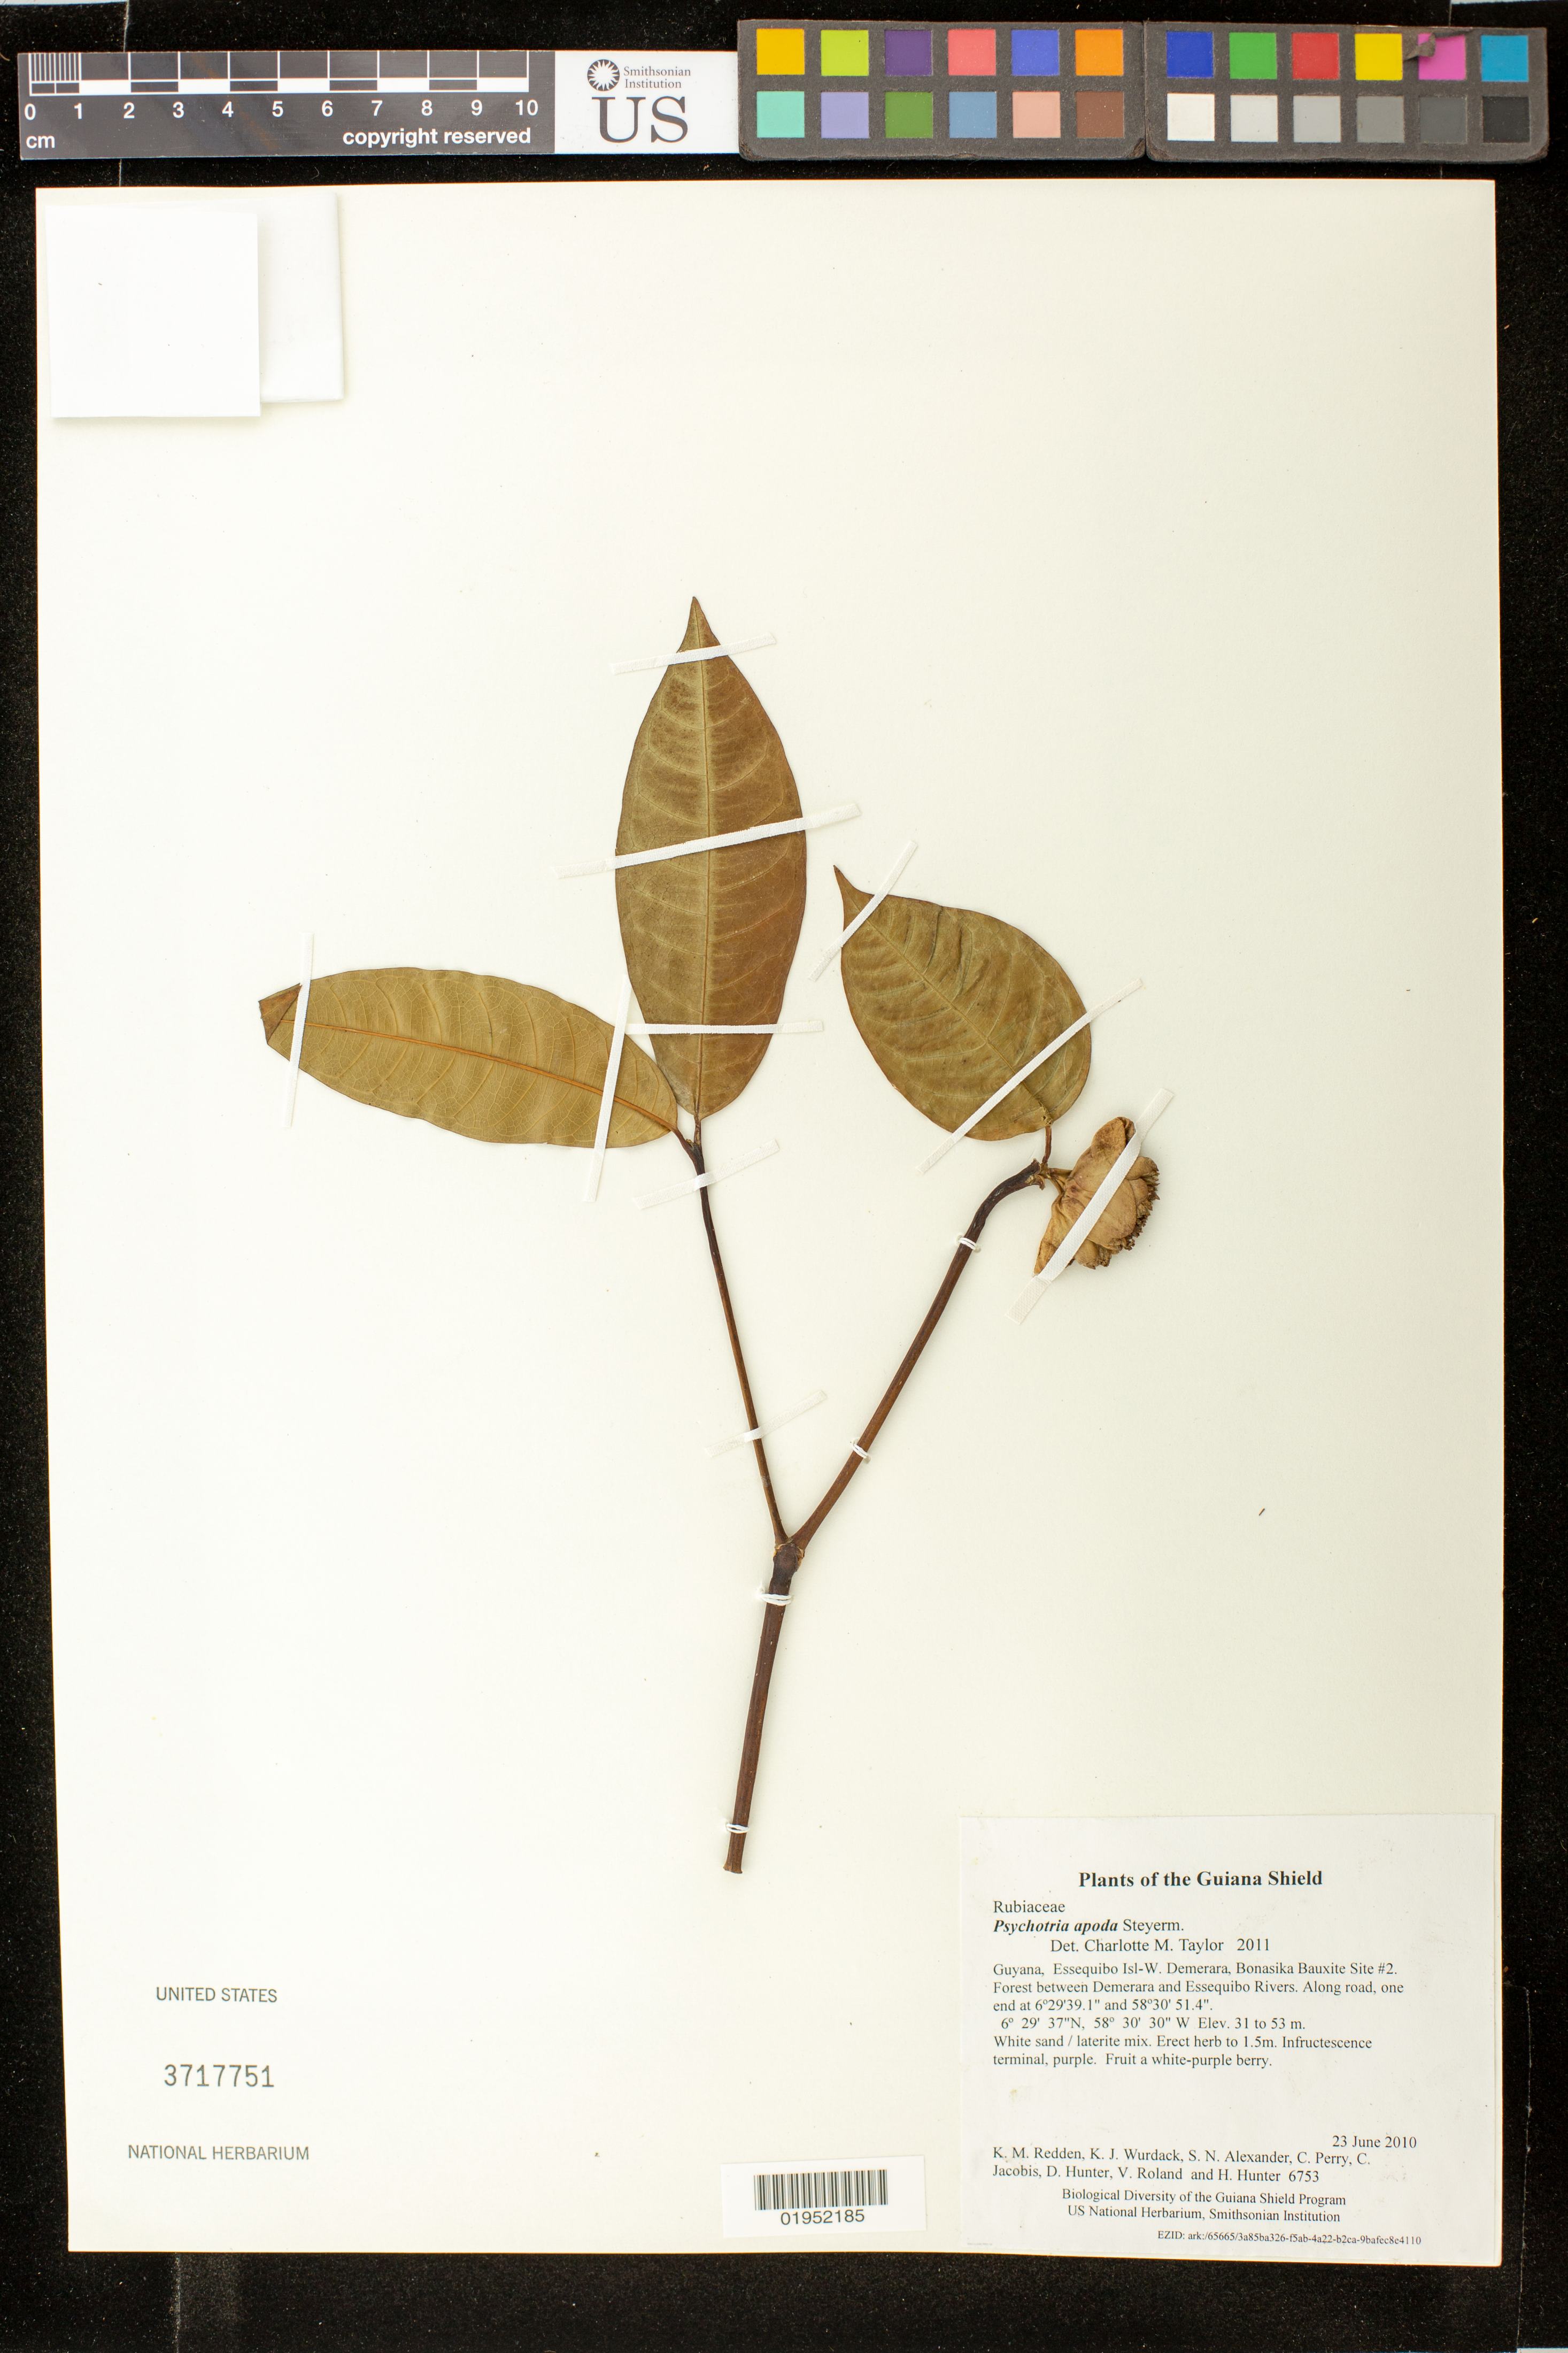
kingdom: Plantae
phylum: Tracheophyta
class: Magnoliopsida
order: Gentianales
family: Rubiaceae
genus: Palicourea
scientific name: Palicourea apoda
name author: (Steyerm.) Delprete & J.H. Kirkbr.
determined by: Kirkbride, J. H., Jr.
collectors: K. M. Redden, K. Wurdack, S. N. Alexander, C. Perry, C. Jacobis, D. Hunter, V. Roland & H. Hunter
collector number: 6753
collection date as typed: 23 June 2010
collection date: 2010-06-23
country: Guyana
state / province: Essequibo Isl-W. Demerara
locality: Bonasika Bauxite Site #2. Forest between Demerara and Essequibo Rivers. Along road, one end at 6º29'39.1" and 58º30' 51.4"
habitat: White sand / laterite mix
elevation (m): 31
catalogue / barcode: US 3717751